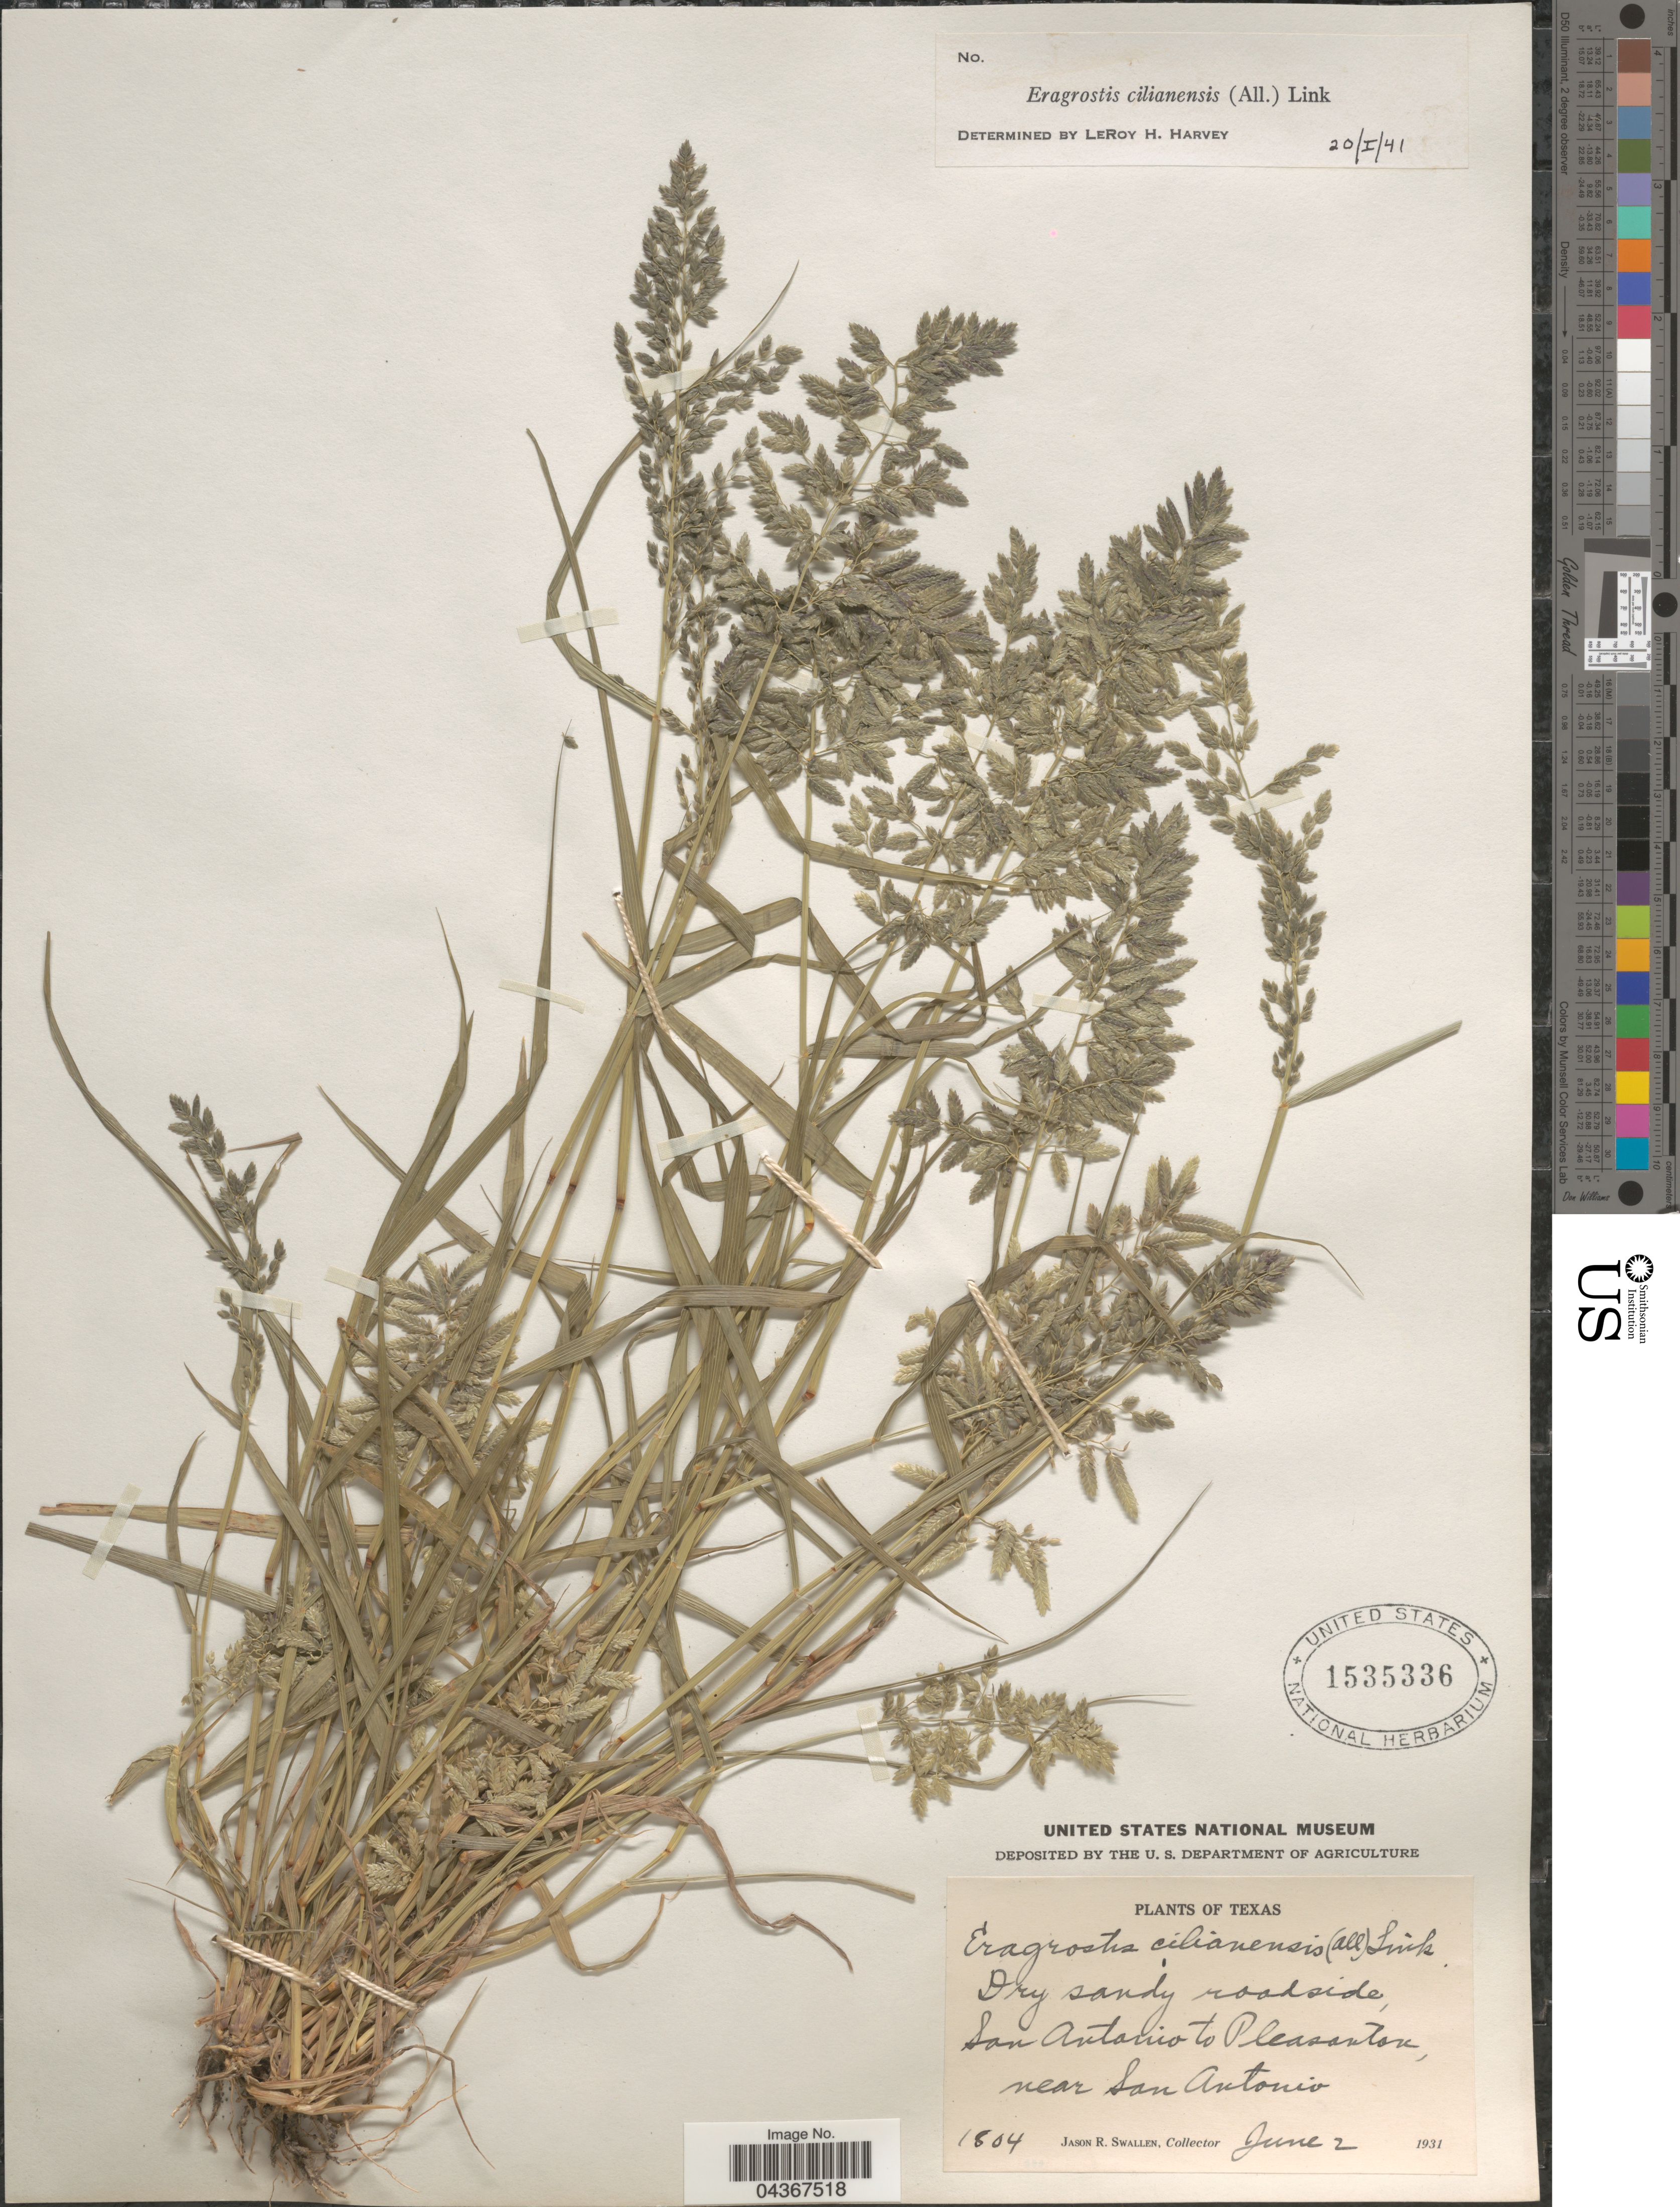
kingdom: Plantae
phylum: Tracheophyta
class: Liliopsida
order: Poales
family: Poaceae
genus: Eragrostis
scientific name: Eragrostis cilianensis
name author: (Bellardi) Vignolo ex Janch.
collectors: J. R. Swallen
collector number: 1804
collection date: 1931-06-02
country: United States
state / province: Texas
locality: Dry sandy roadside, San Antonio to Pleasanton, near San Antonio.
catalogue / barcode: US 1535336